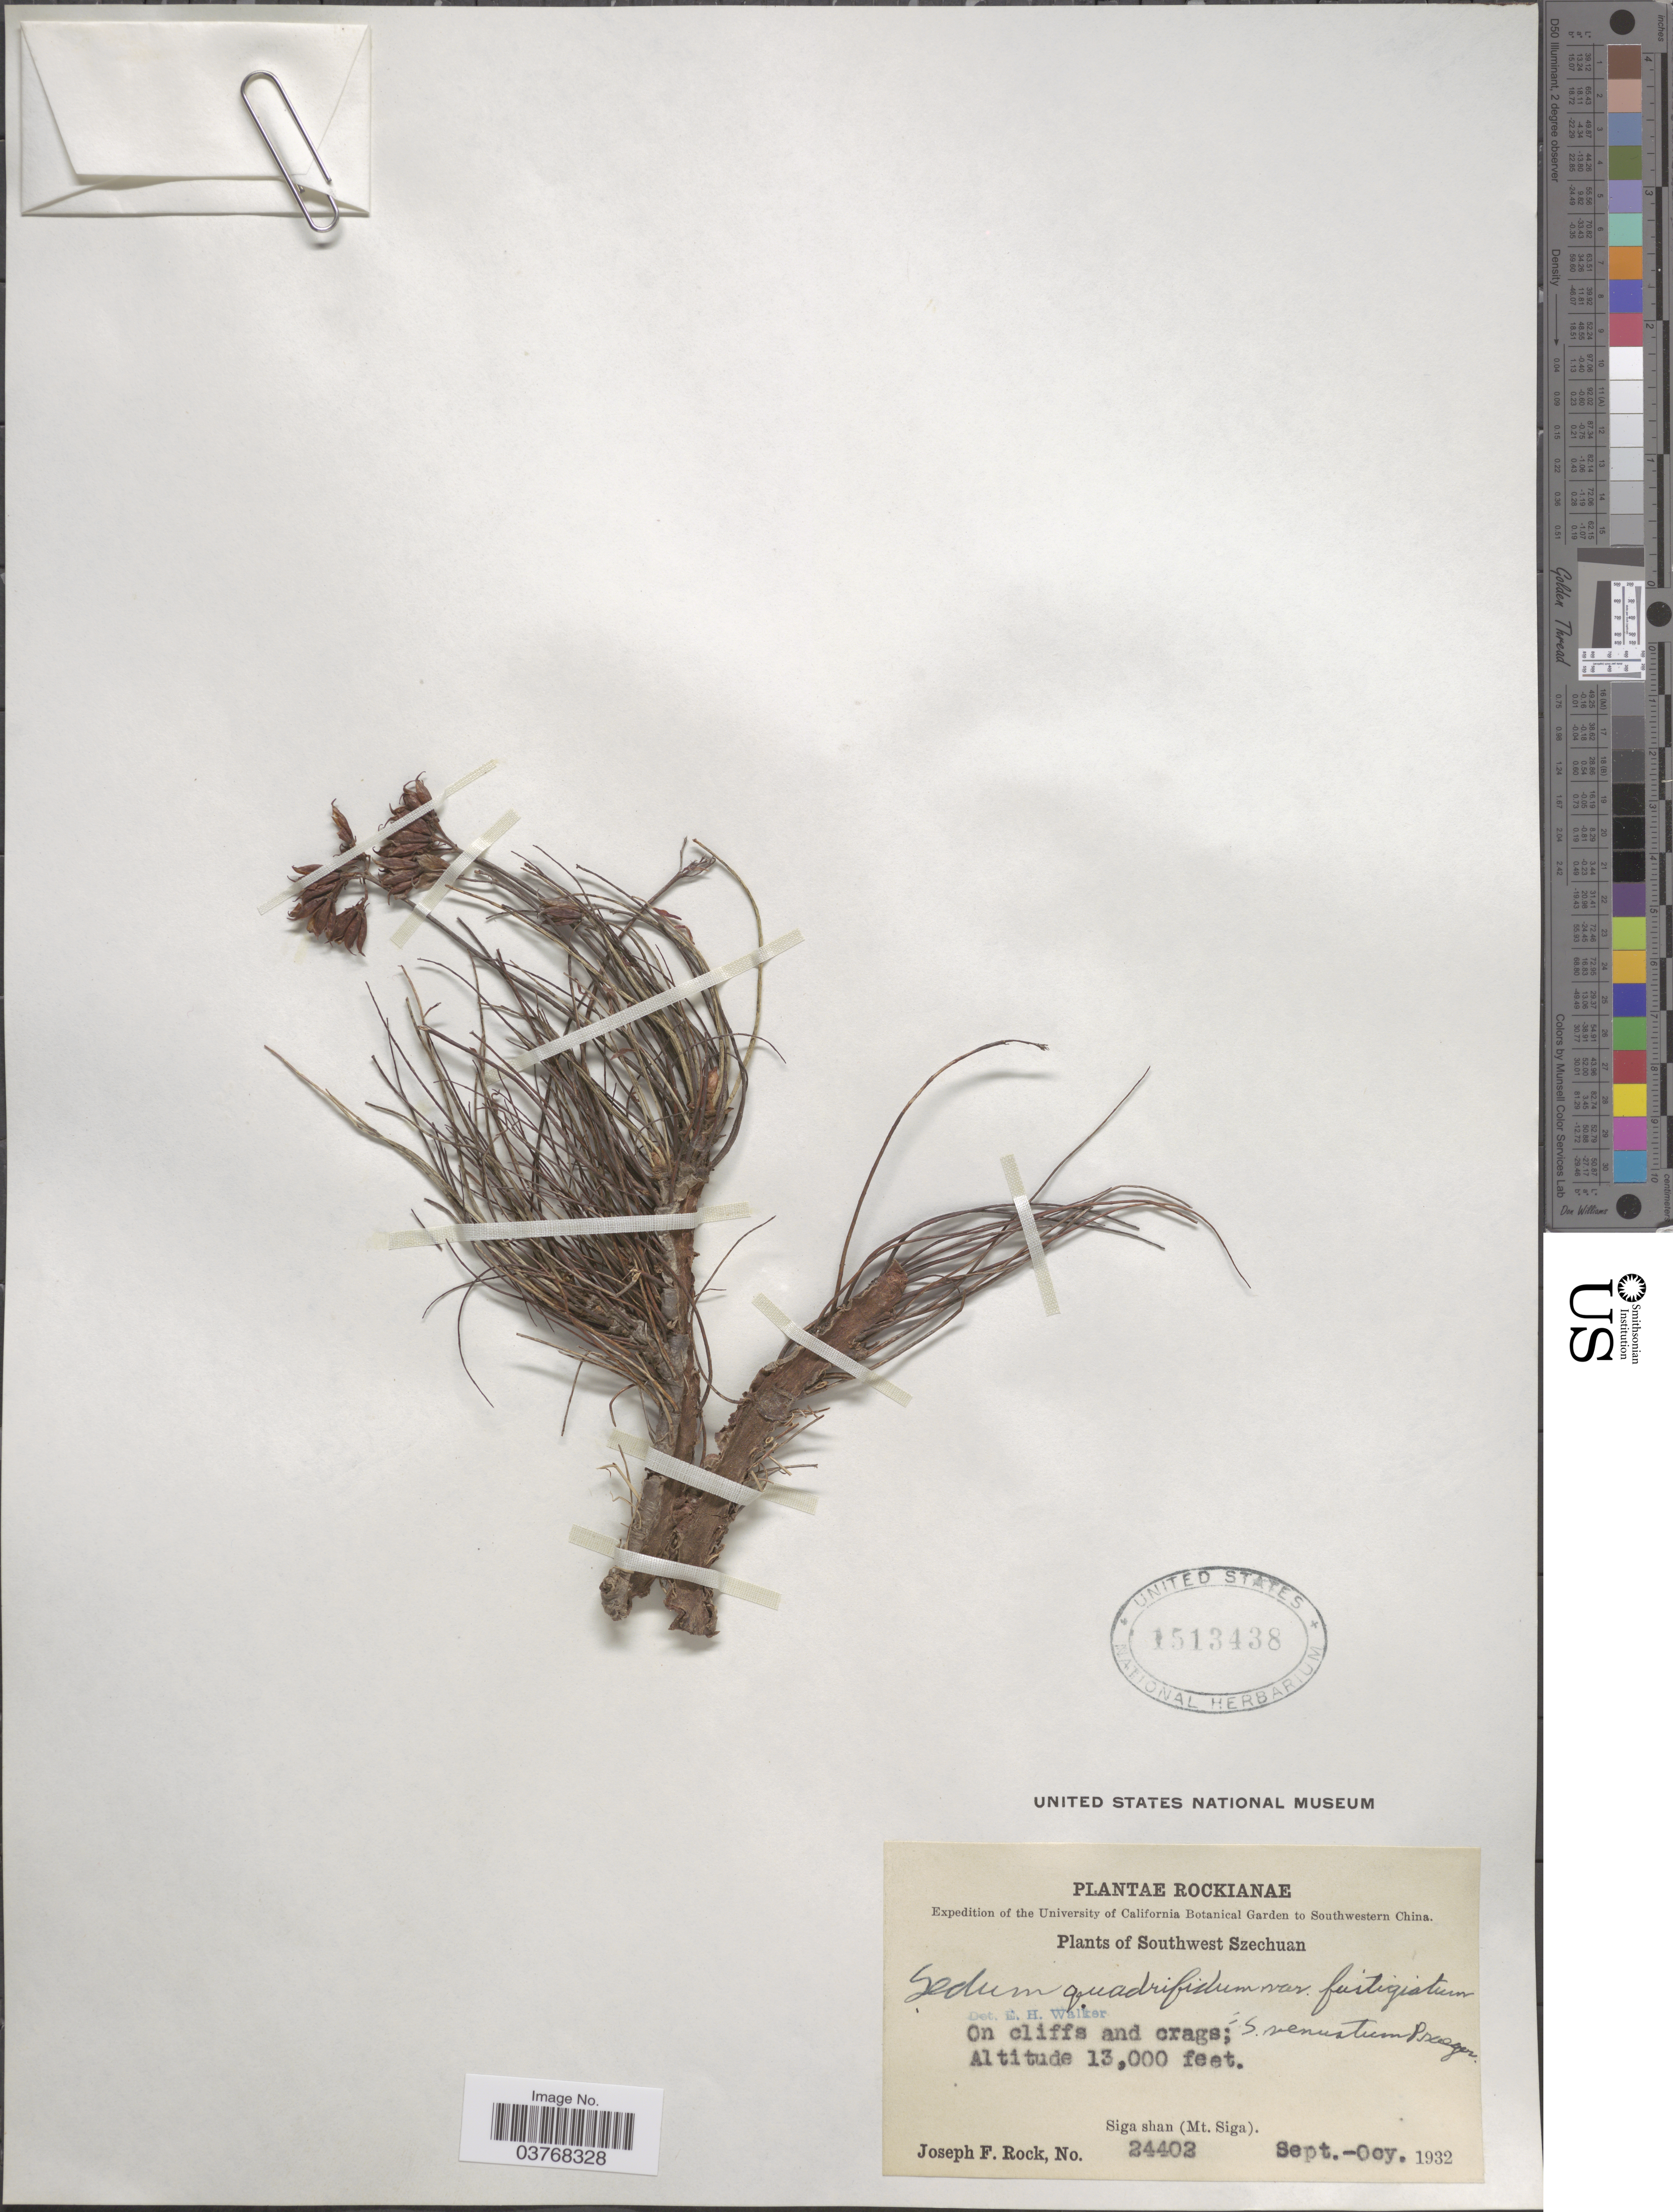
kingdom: Plantae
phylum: Tracheophyta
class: Magnoliopsida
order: Saxifragales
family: Crassulaceae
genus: Rhodiola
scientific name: Rhodiola fastigiata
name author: (Hook. f. & Thomson) S.H. Fu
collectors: J. F. Rock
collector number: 24402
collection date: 1932-09/1932-10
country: China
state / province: Sichuan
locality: Southwest Szechuan, Siga shan (Mt. Siga).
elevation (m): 3962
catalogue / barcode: US 1513438